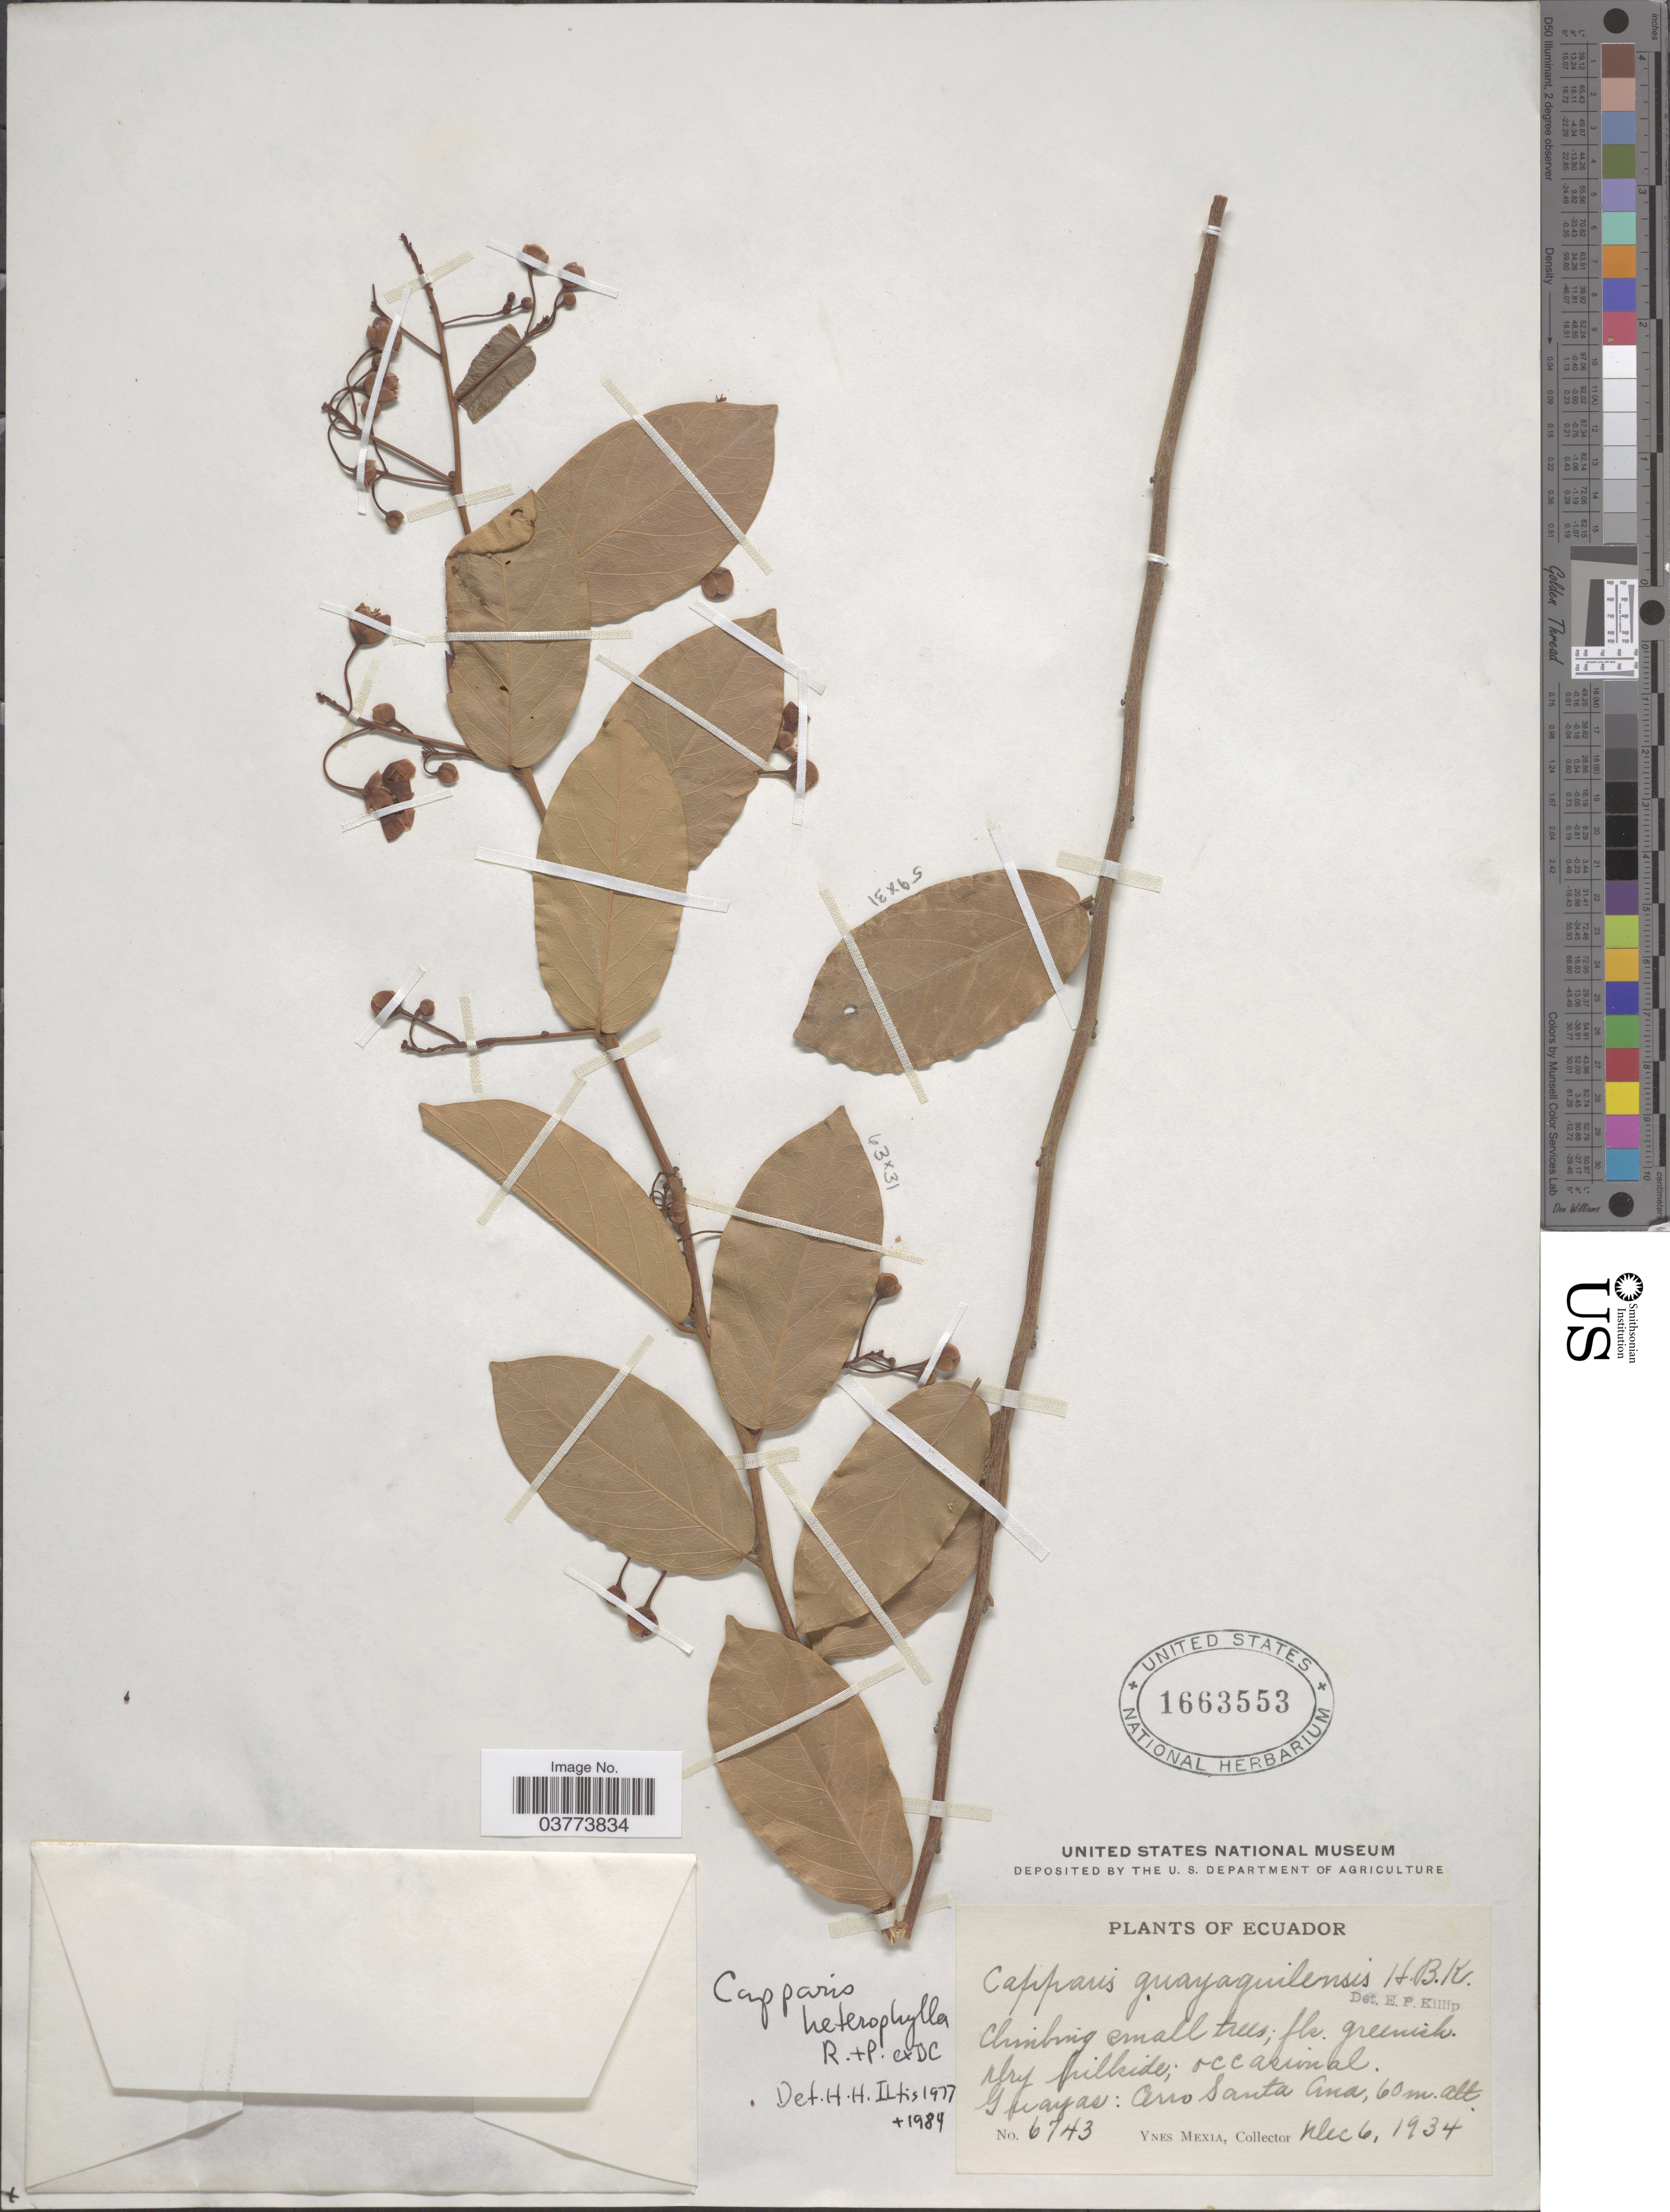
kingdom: Plantae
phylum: Tracheophyta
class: Magnoliopsida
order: Brassicales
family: Capparaceae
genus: Cynophalla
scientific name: Cynophalla heterophylla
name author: (Ruiz & Pav. ex DC.) Iltis & Cornejo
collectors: Y. Mexia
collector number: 6743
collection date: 1934-12-06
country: Ecuador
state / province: Guayas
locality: Cerro Santa Ana.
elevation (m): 60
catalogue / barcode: US 1663553